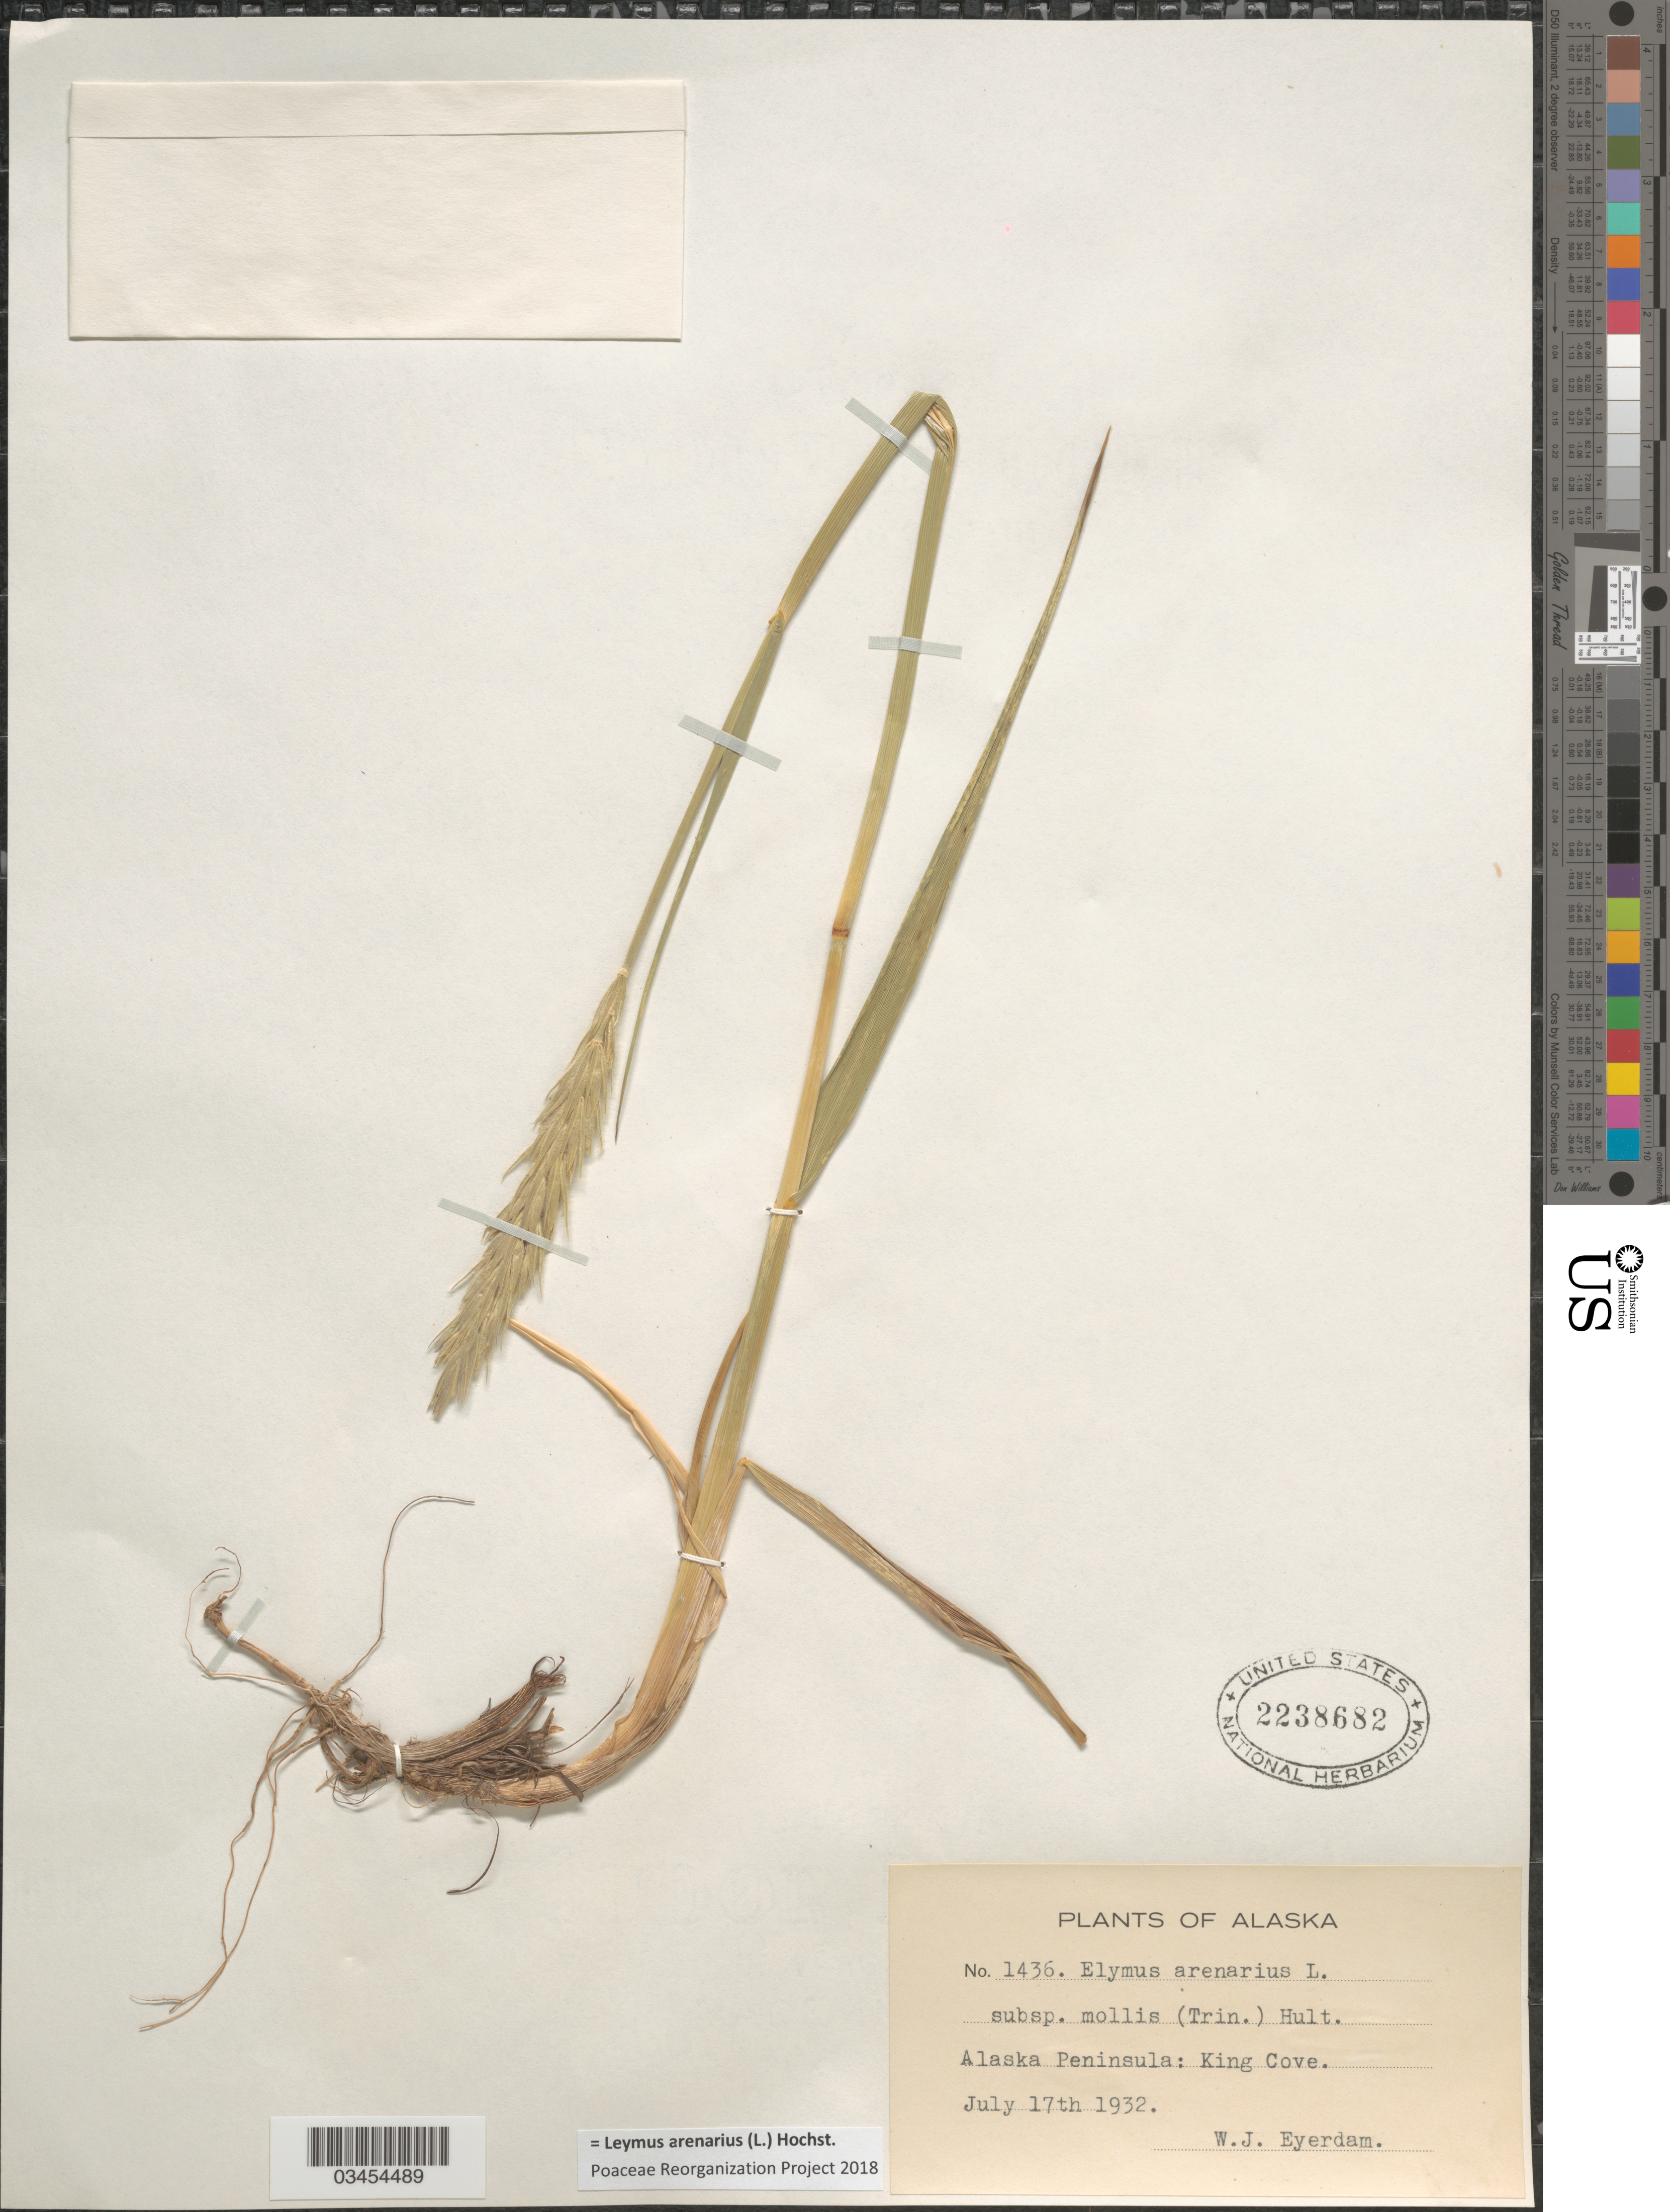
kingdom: Plantae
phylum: Tracheophyta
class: Liliopsida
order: Poales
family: Poaceae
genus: Leymus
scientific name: Leymus mollis subsp. villosissimus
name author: (Scribn.) Á. Löve & D. Löve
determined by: Soreng, Robert J., Research Associate (BOT), Smithsonian Institution - National Museum of Natural History (UNITED STATES)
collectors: W. J. Eyerdam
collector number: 1436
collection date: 1932-07-17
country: United States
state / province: Alaska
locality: Alaska Peninsula: King Cove.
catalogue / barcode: US 2238682